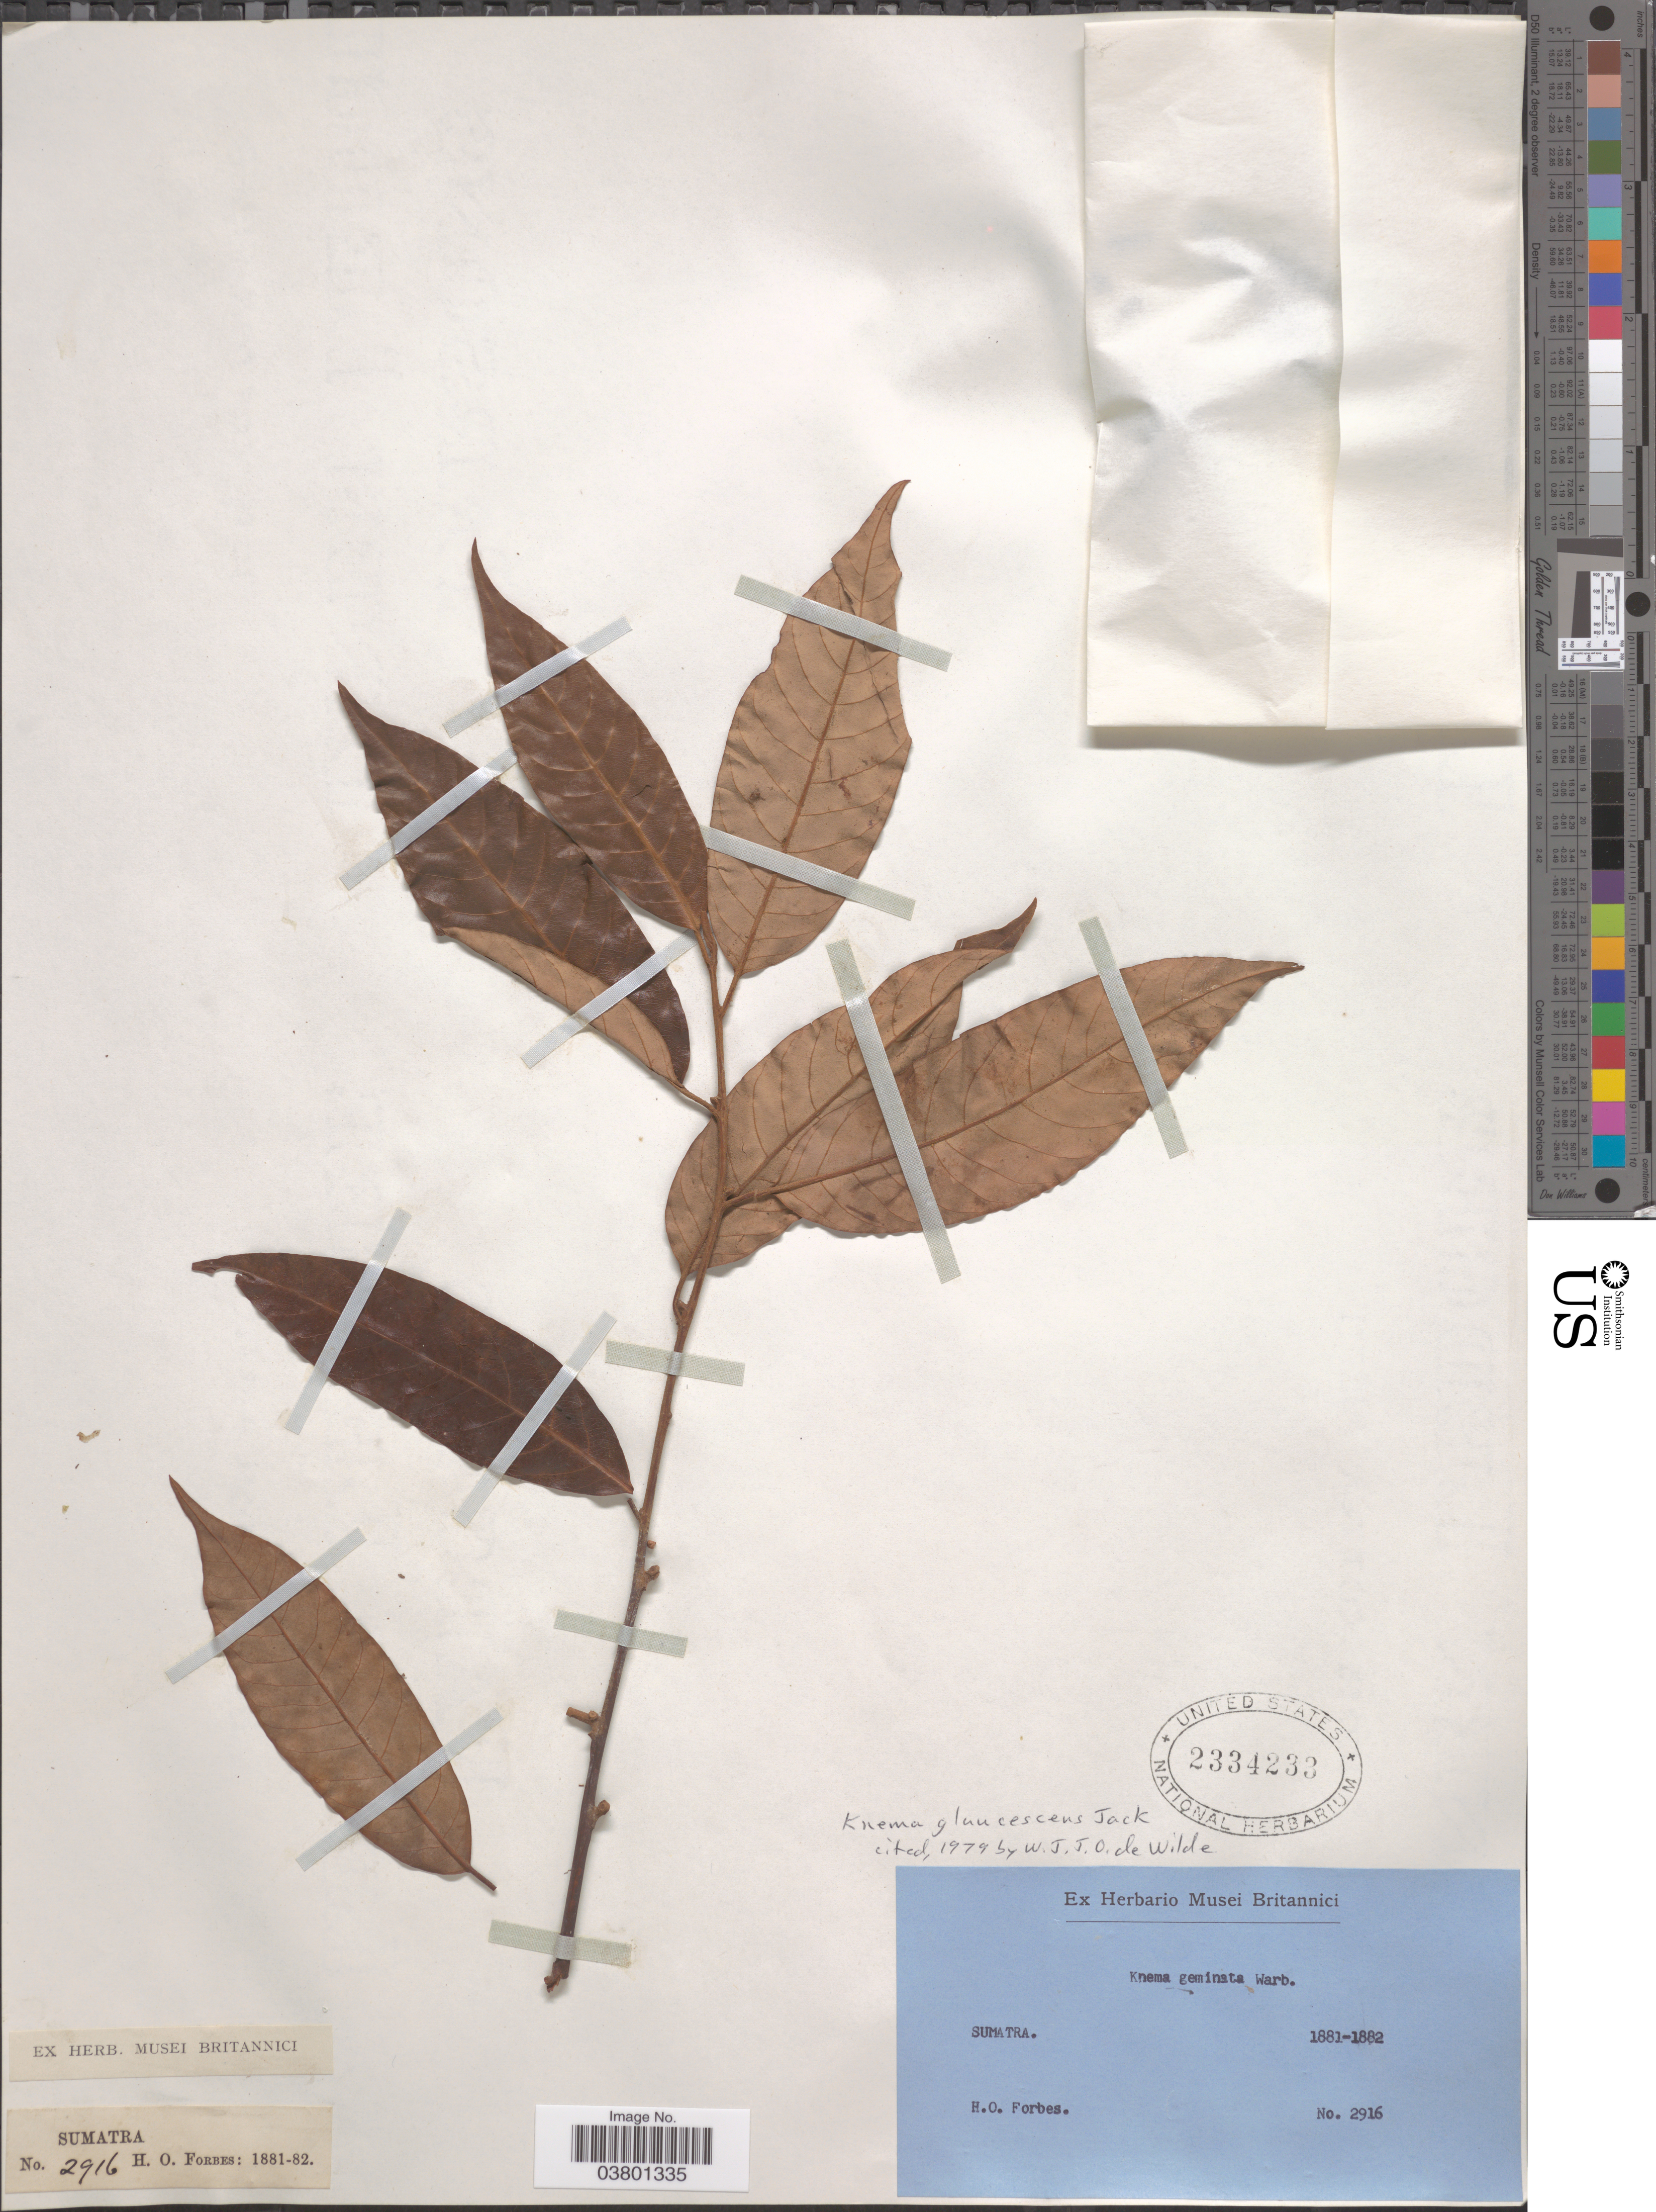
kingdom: Plantae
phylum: Tracheophyta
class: Magnoliopsida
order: Magnoliales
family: Myristicaceae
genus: Knema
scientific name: Knema glaucescens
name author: Jack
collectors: H. O. Forbes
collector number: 2916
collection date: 1881/1882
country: Indonesia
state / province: Sumatra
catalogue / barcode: US 2334233